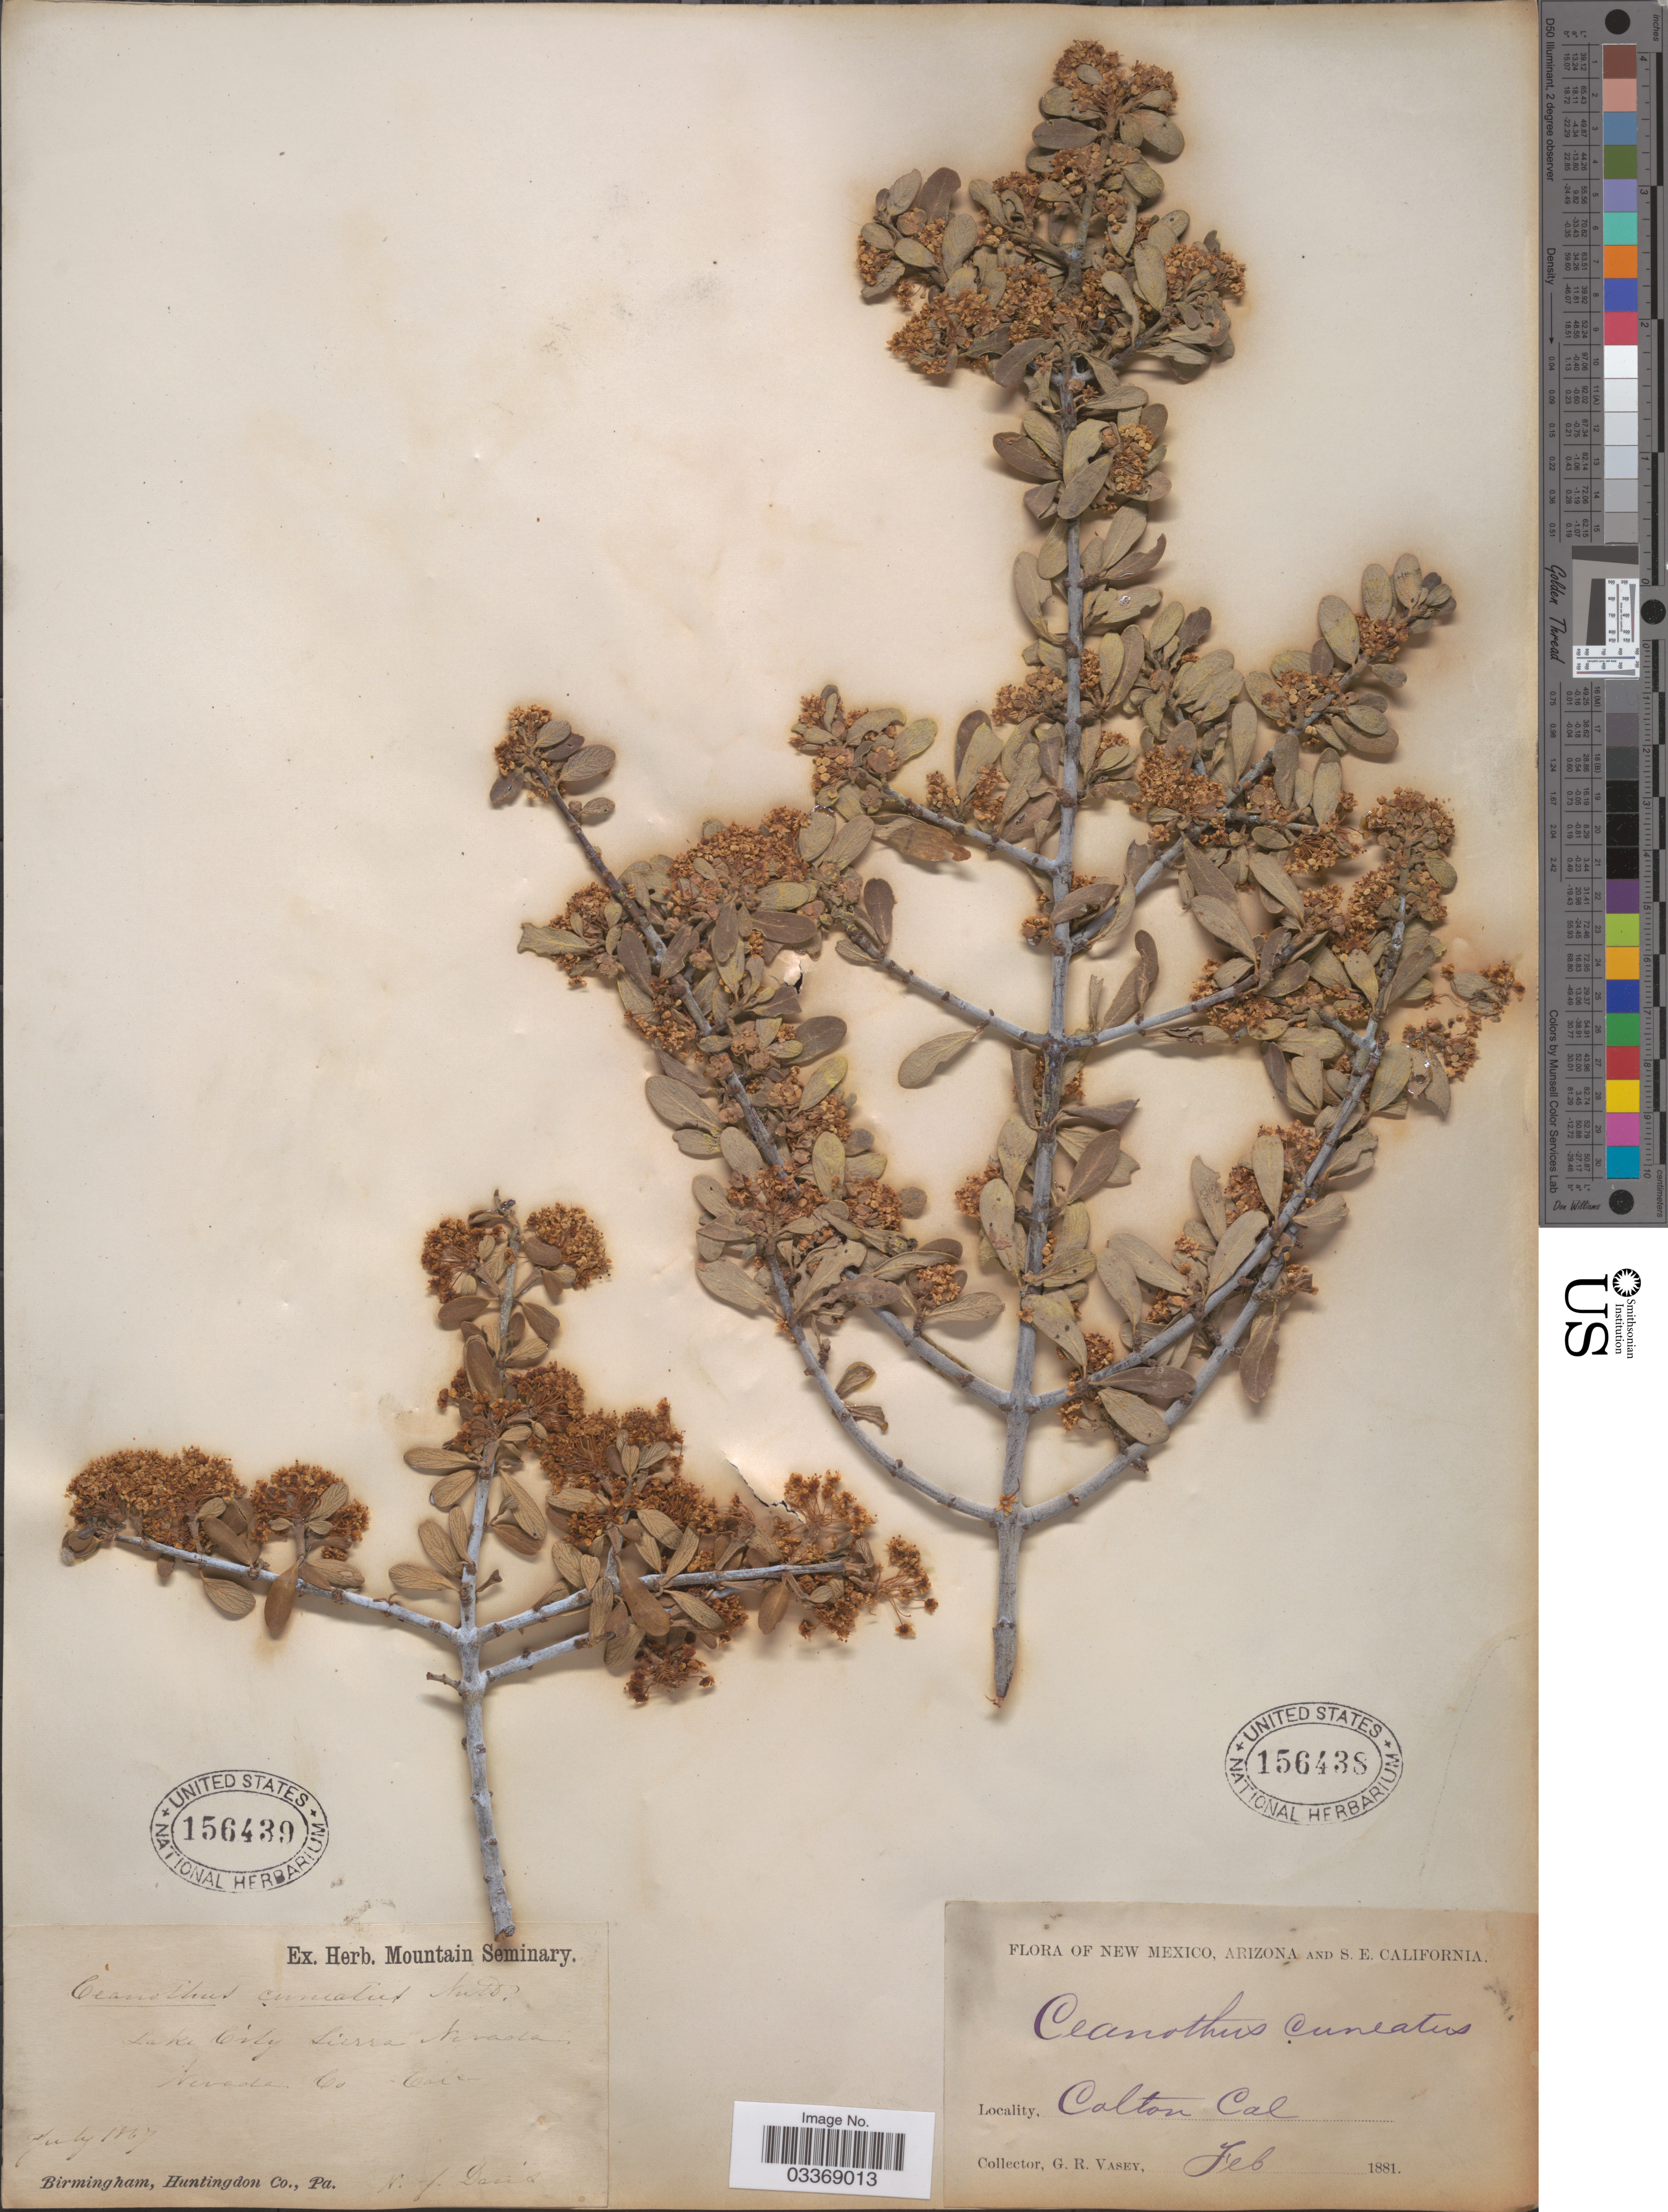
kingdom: Plantae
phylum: Tracheophyta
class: Magnoliopsida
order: Rosales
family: Rhamnaceae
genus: Ceanothus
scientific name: Ceanothus cuneatus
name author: (Hook.) Nutt.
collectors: G. R. Vasey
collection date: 1881-02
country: United States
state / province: California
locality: S. E. California. Colton.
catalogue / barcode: US 156438